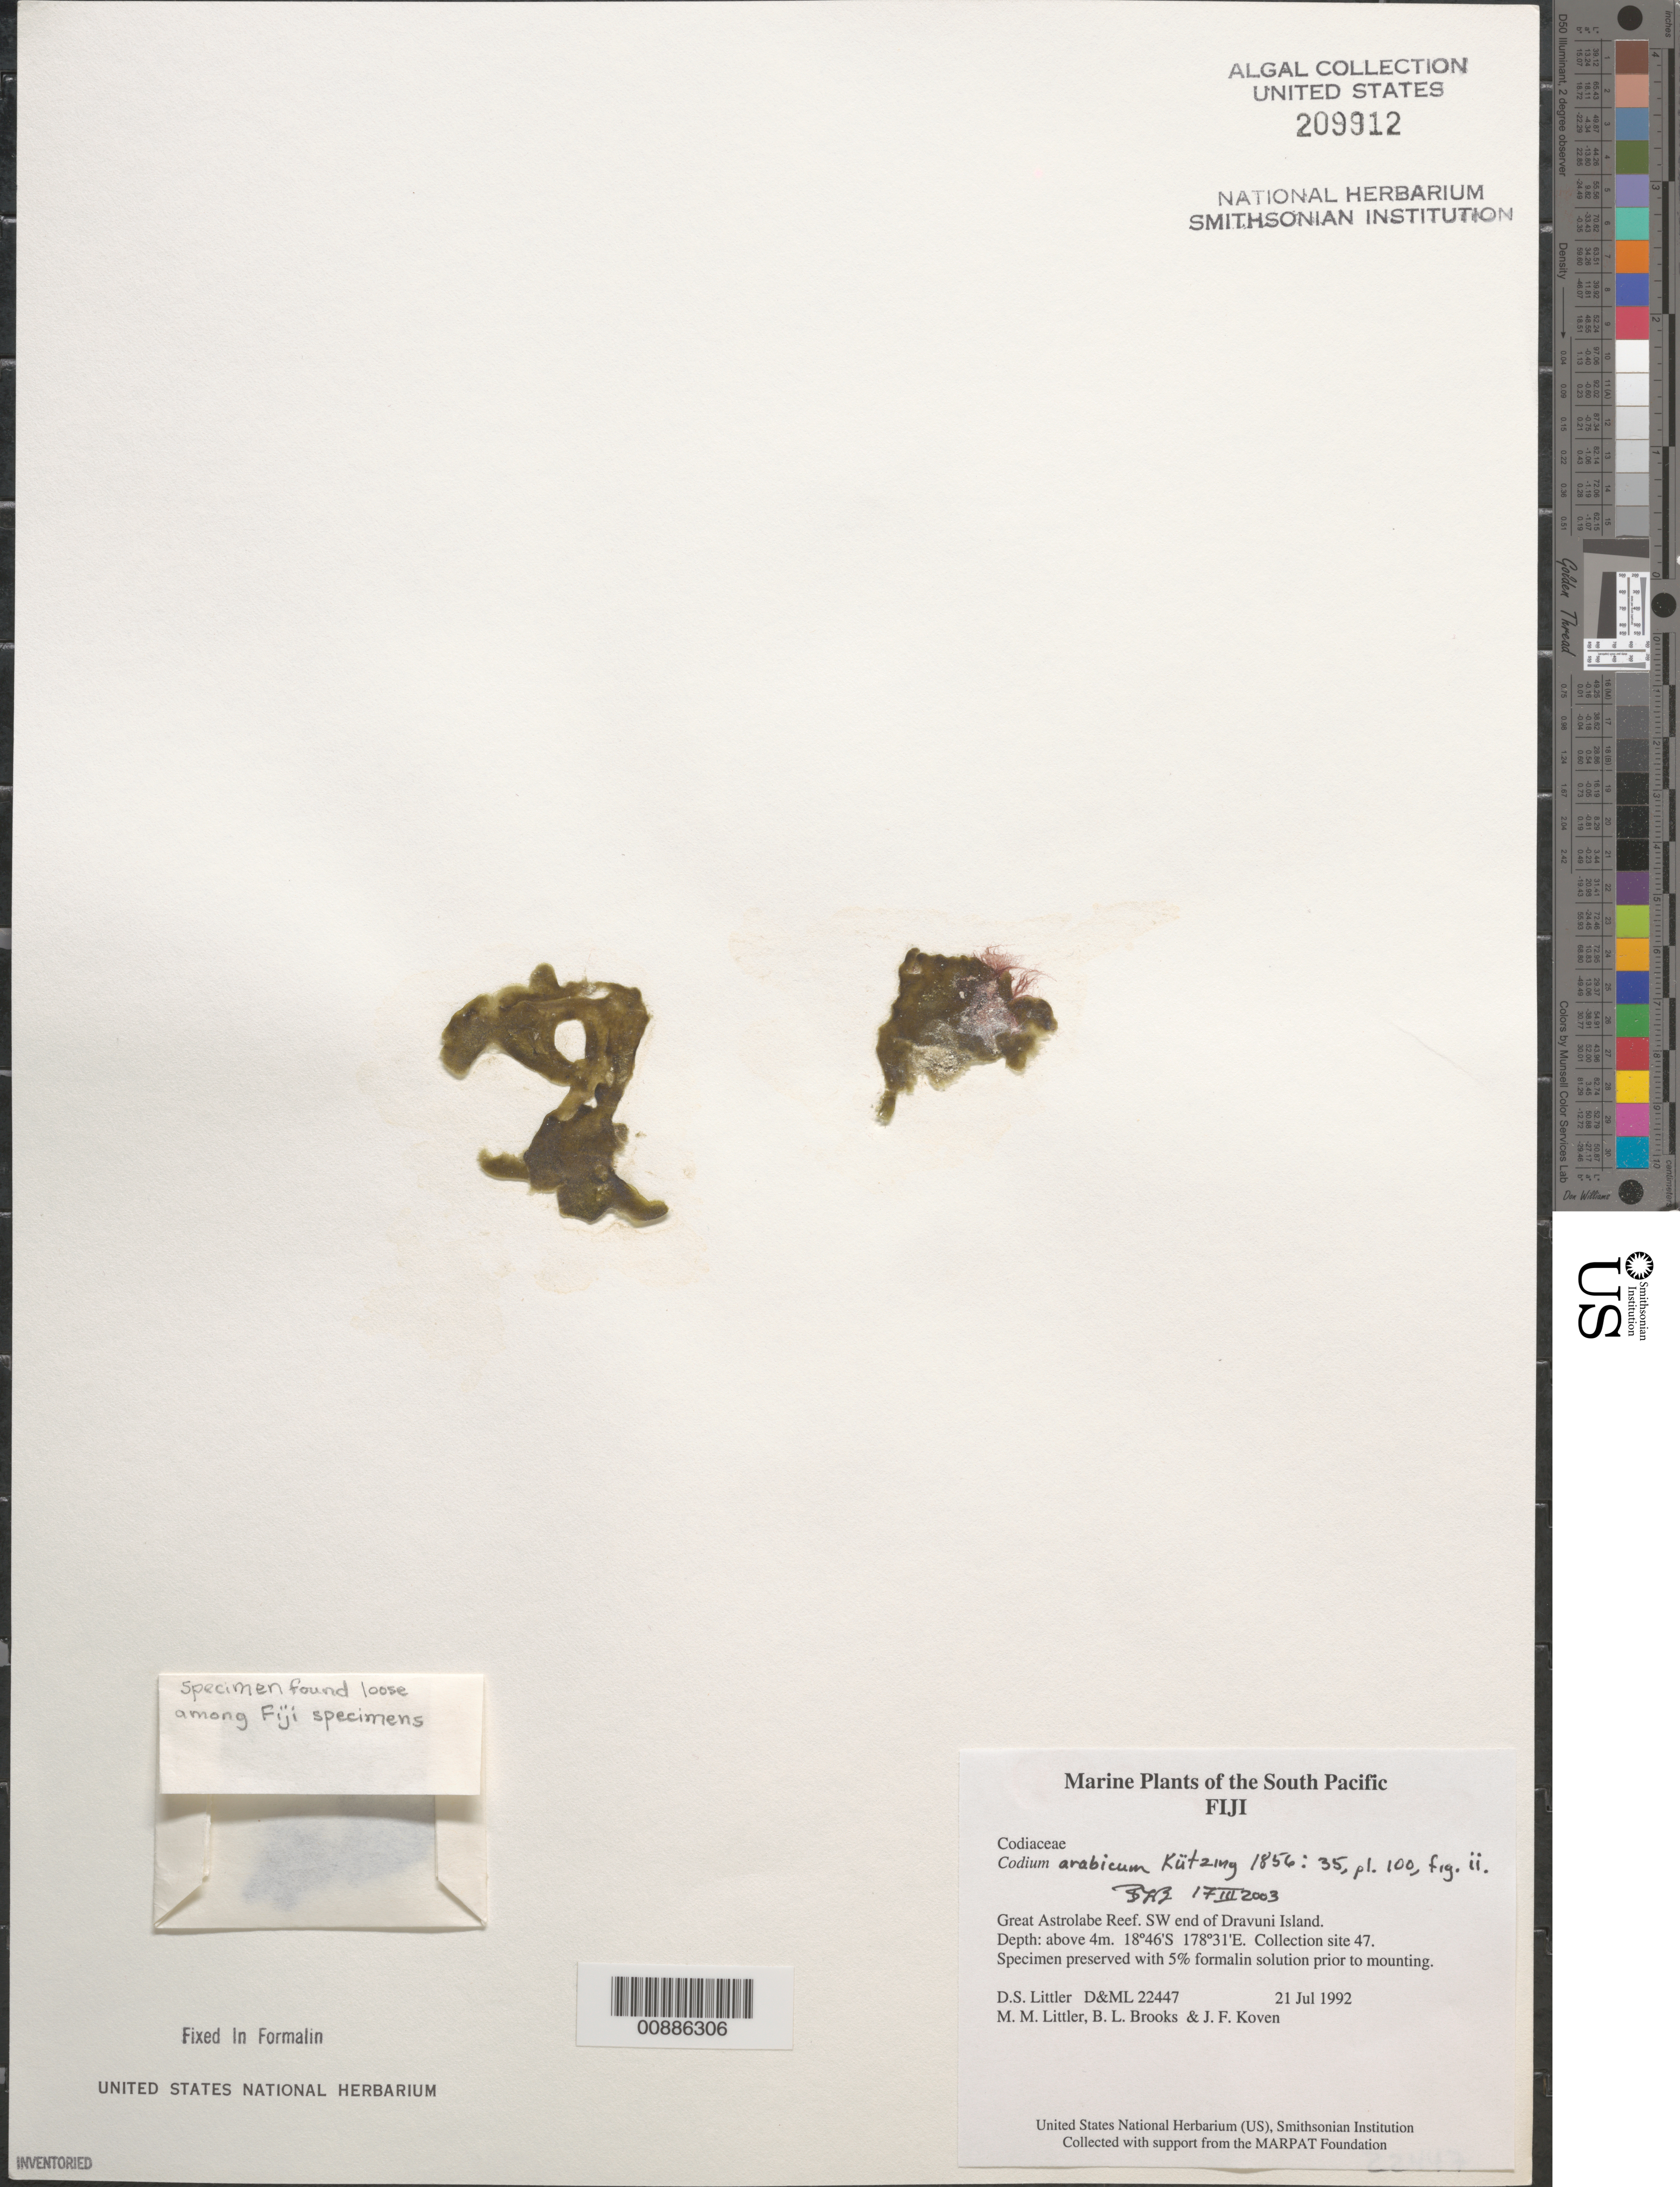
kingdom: Plantae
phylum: Chlorophyta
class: Ulvophyceae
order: Bryopsidales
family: Codiaceae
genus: Codium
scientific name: Codium arabicum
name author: Kütz.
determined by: Brooks, B. L., (BOT), Smithsonian Institution - National Museum of Natural History (UNITED STATES)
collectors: D. S. Littler, M. M. Littler, B. Brooks & J. Koven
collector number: D&ML 22447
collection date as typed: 21 Jul 1992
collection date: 1992-07-21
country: Fiji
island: Dravuni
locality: Great Astrolabe Reef, southwest end of island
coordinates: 18 46'S, 178 31'E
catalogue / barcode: US 209912